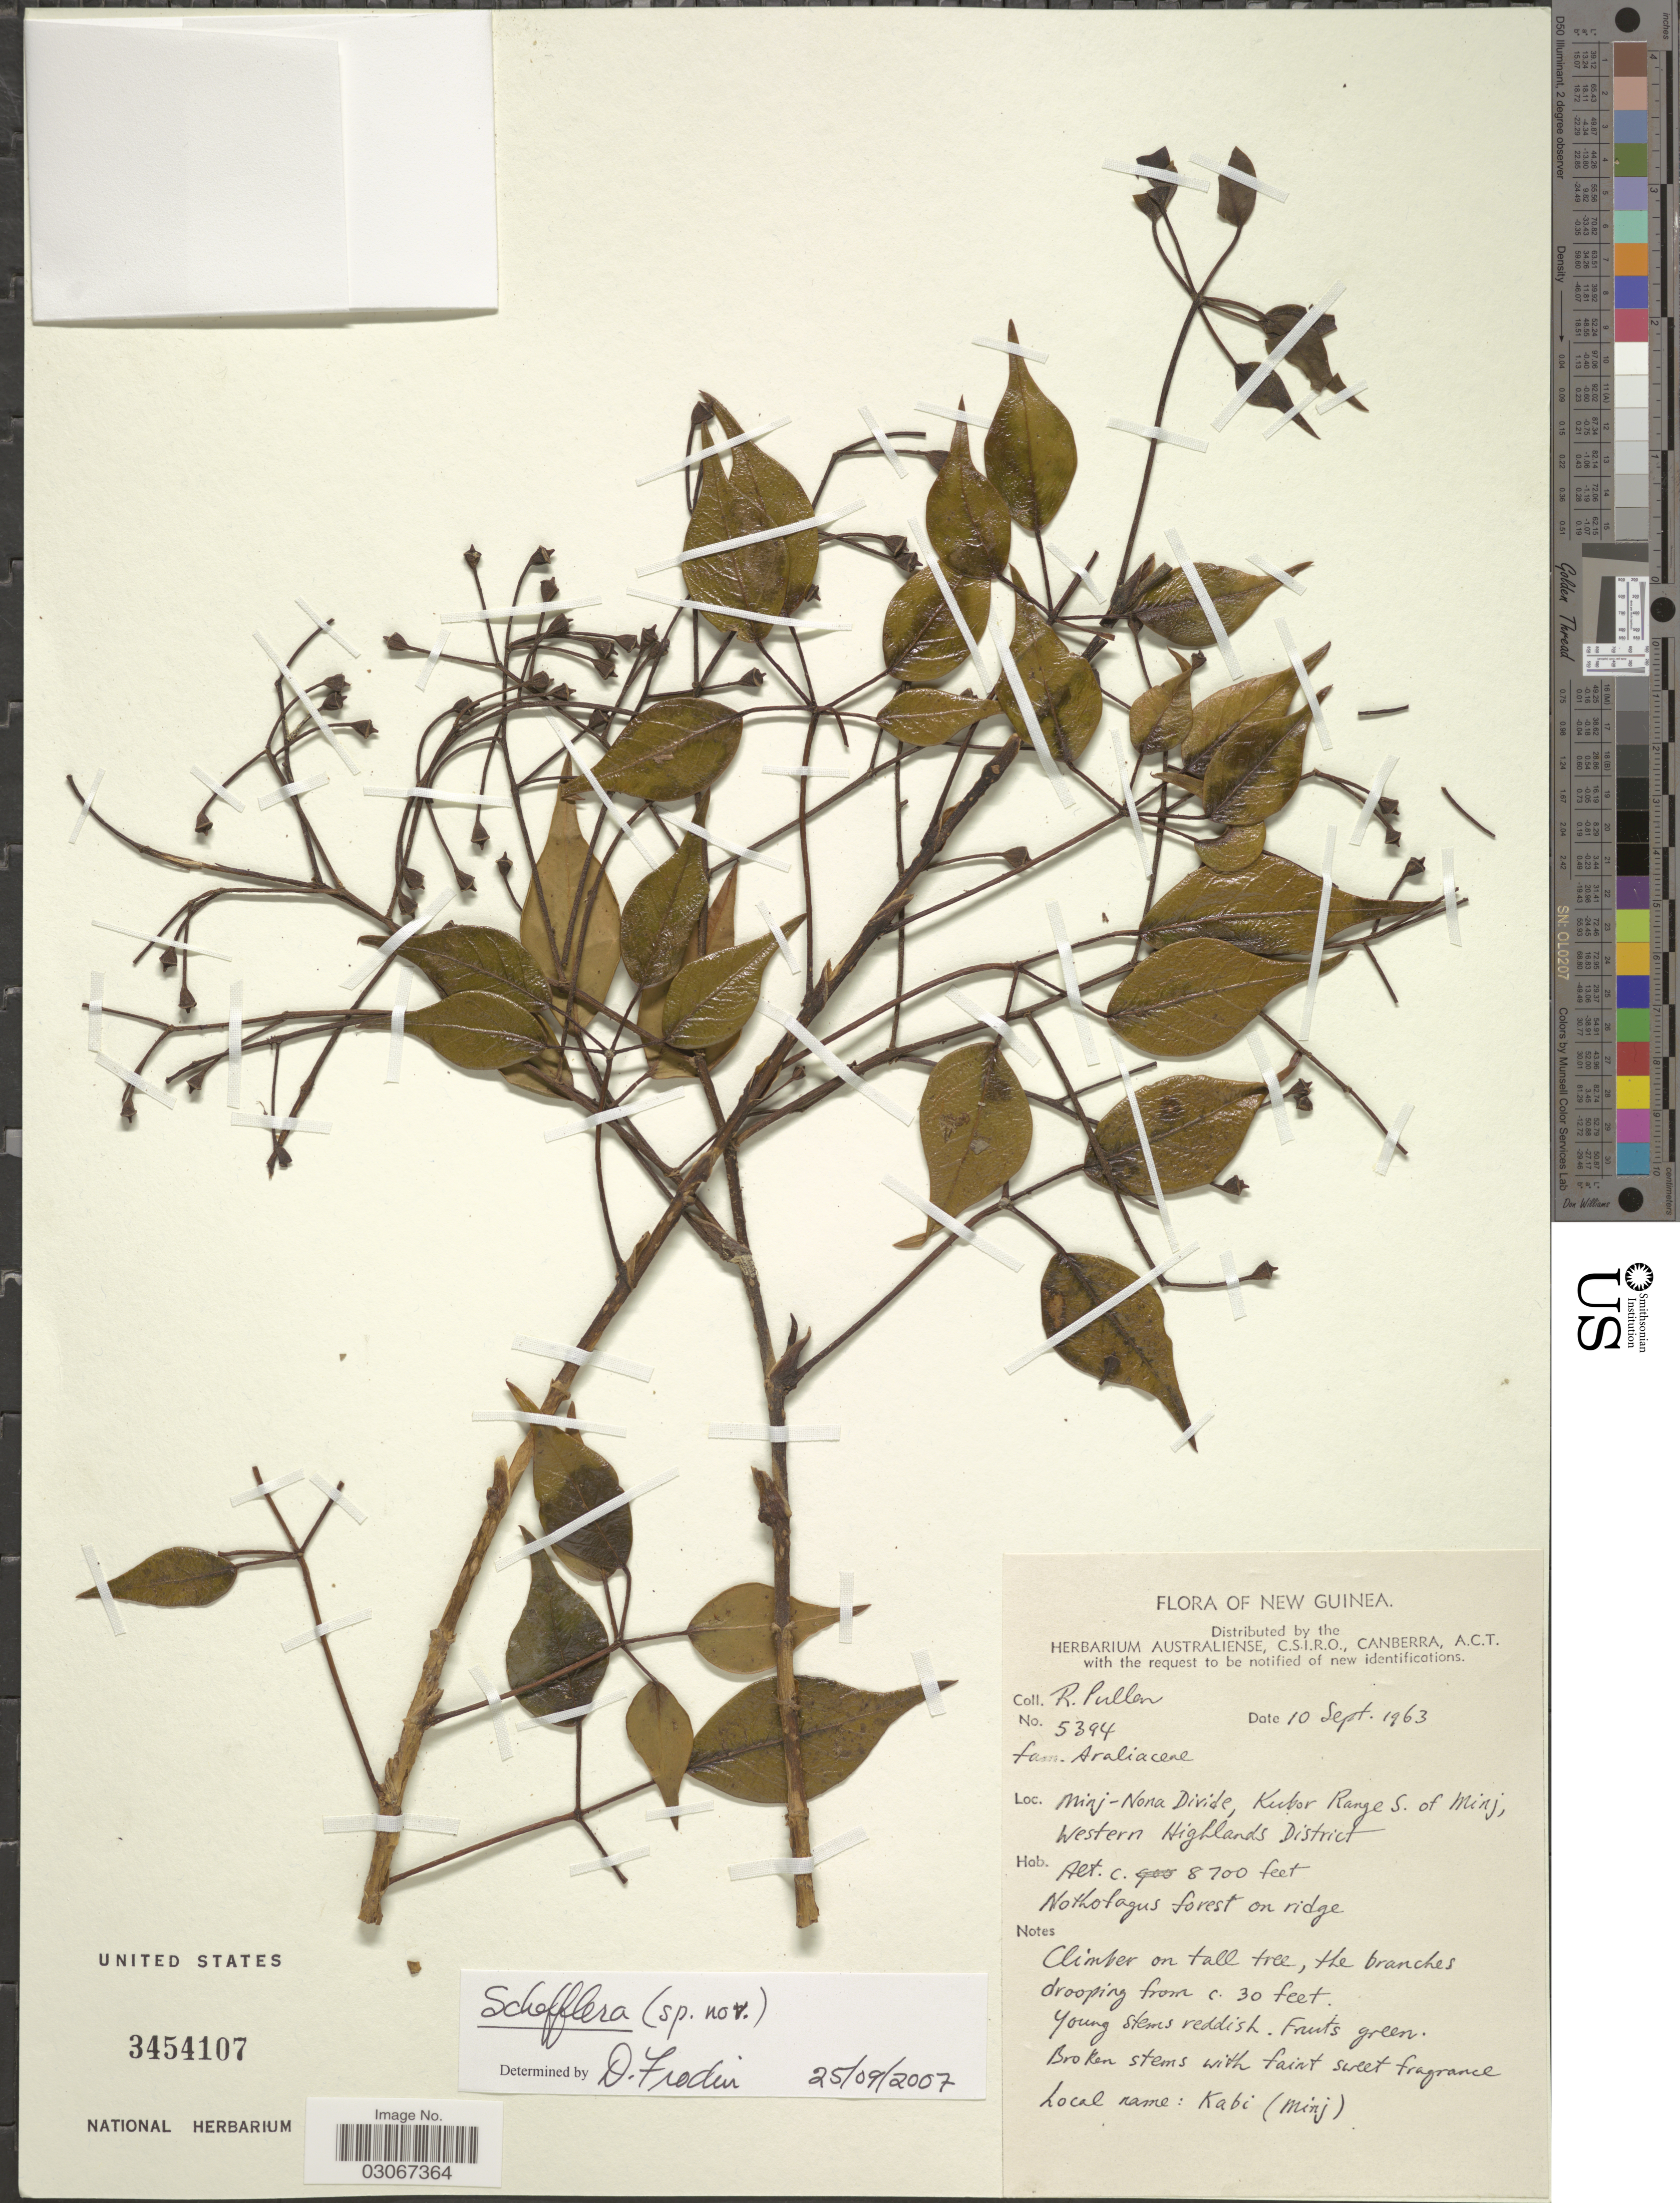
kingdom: Plantae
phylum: Tracheophyta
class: Magnoliopsida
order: Apiales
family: Araliaceae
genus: Schefflera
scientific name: Schefflera sp.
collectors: R. Pullen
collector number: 5394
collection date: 1963-09-10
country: Papua New Guinea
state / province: Western Highlands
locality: New Guinea, Minj-Nona Divide, Kubor Range S. of Minj, Western Highlands District.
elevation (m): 2652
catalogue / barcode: US 3454107